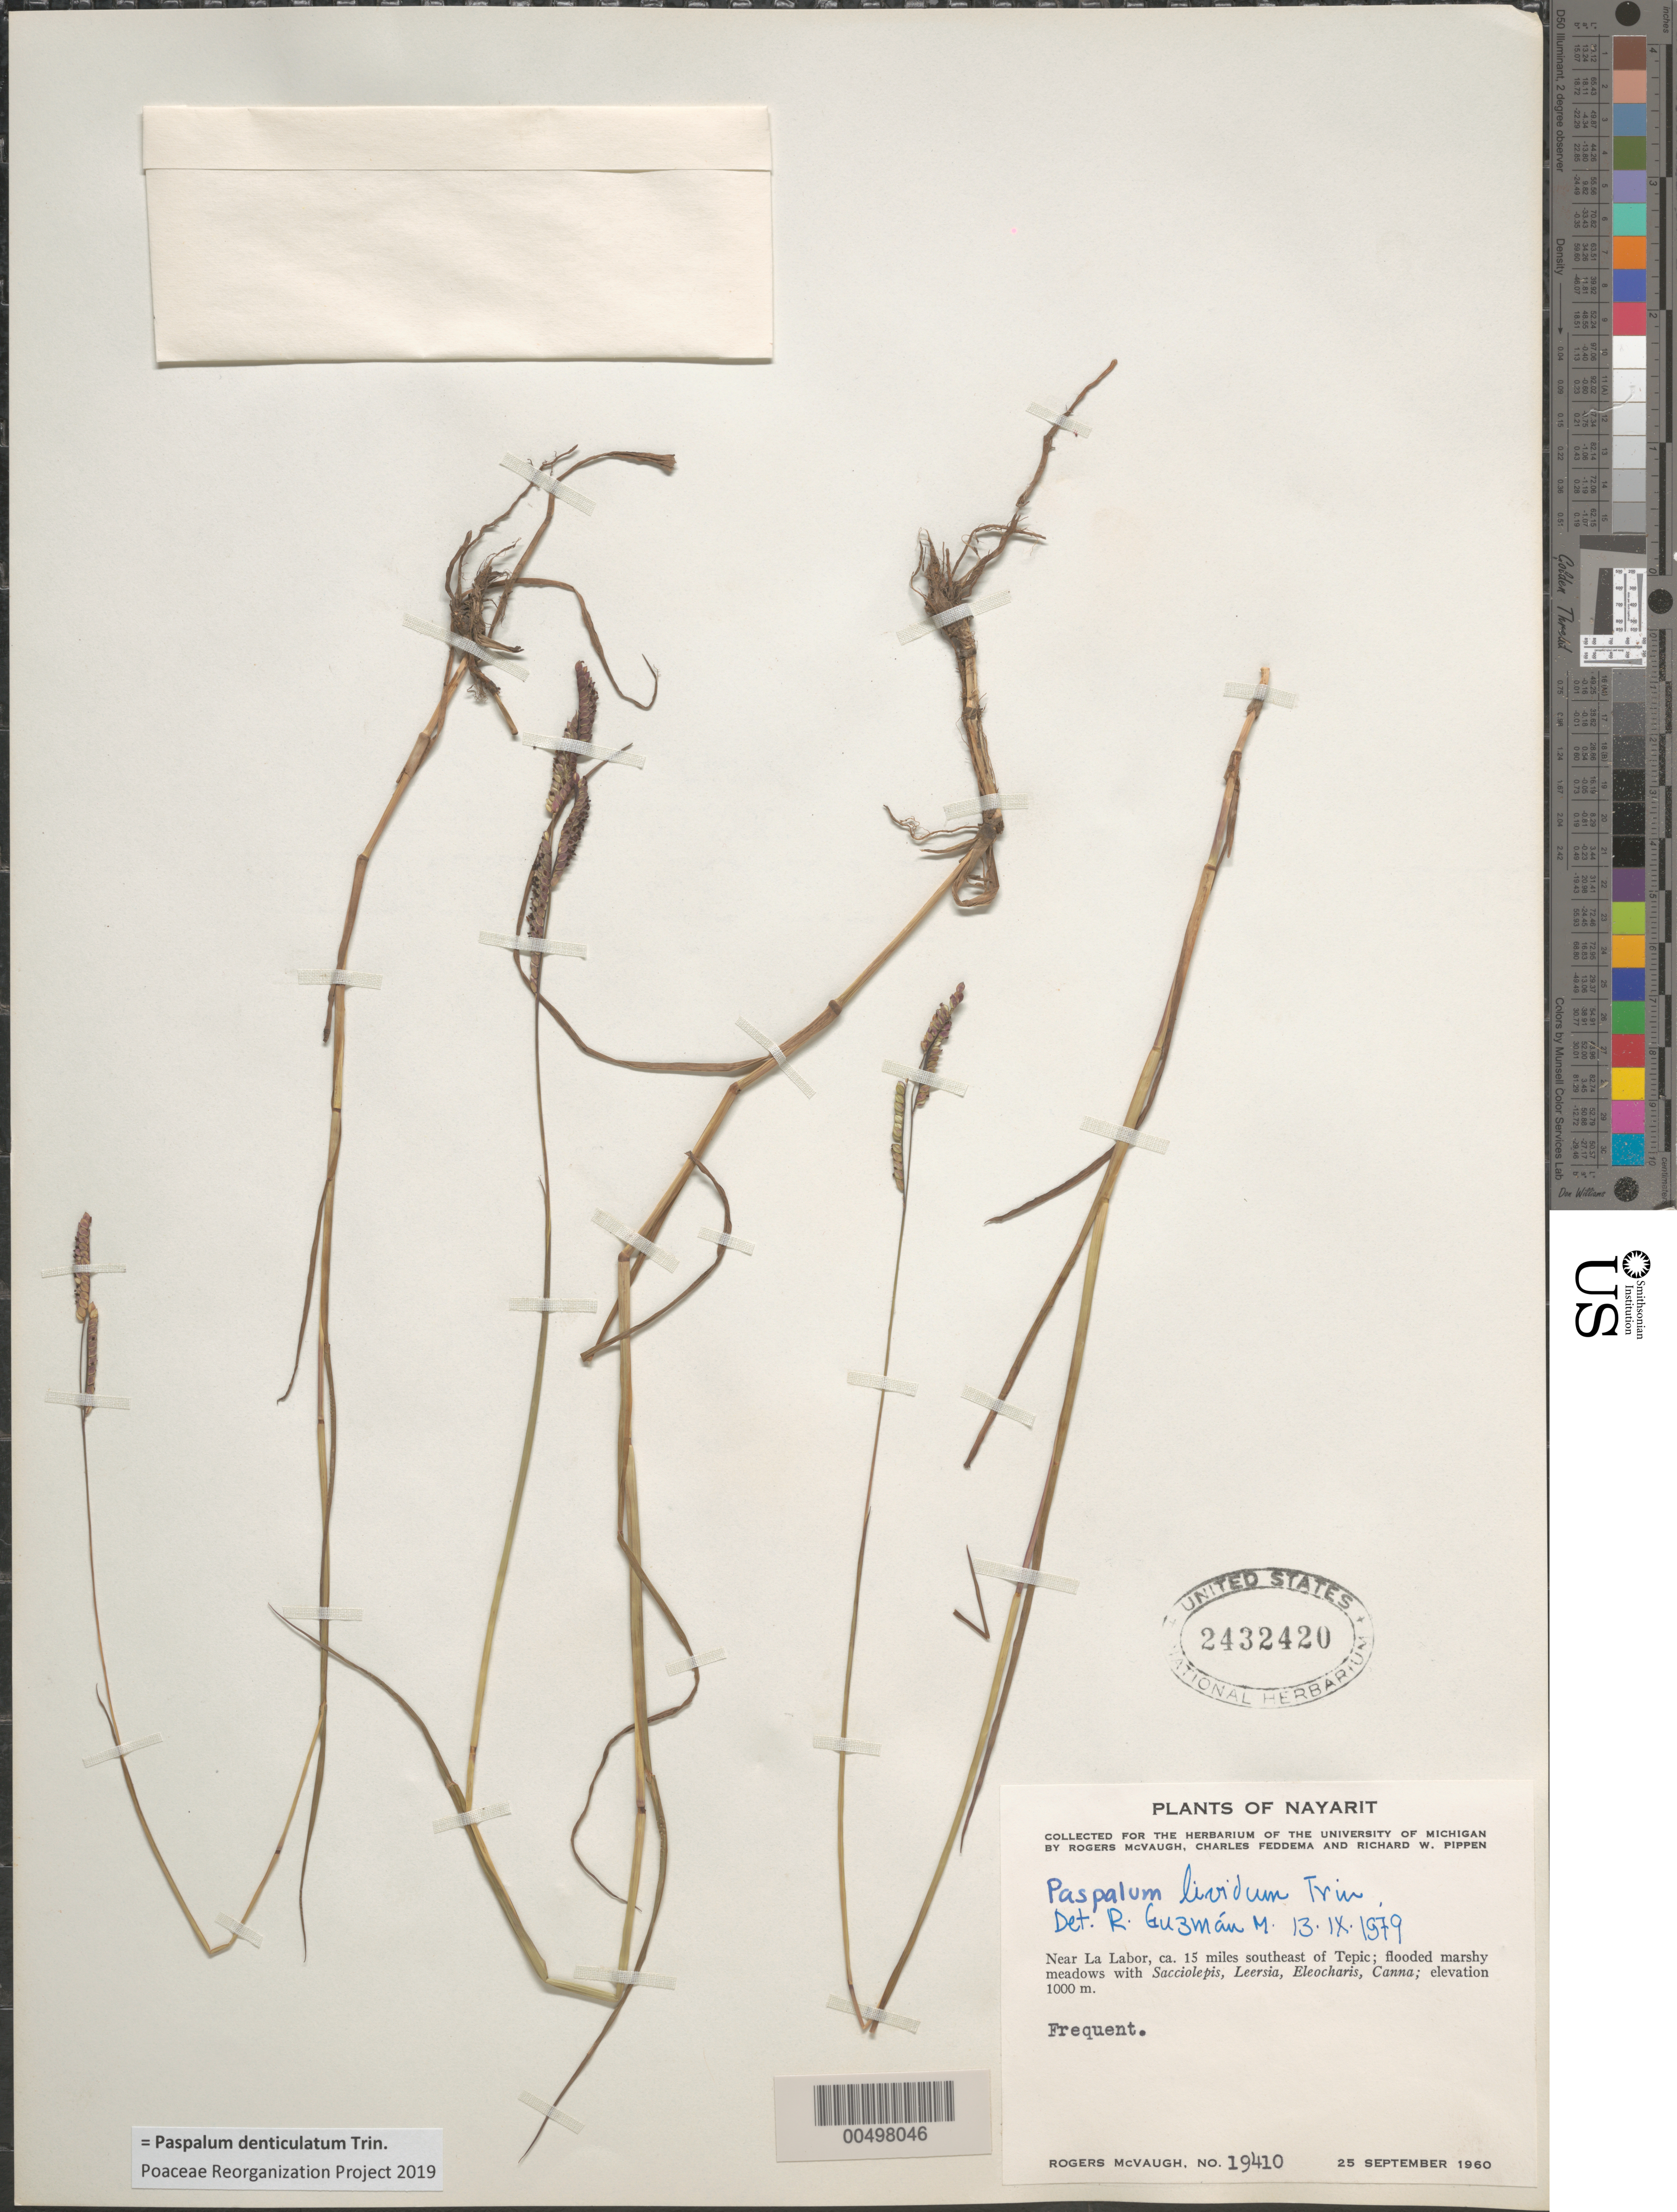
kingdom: Plantae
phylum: Tracheophyta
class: Liliopsida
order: Poales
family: Poaceae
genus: Paspalum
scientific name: Paspalum lividum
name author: Trin. in Schltdl.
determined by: Guzm n-M., R.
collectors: R. McVaugh, C. Feddema & R. W. Pippen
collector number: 19410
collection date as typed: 25 Sep 1960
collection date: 1960-09-25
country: Mexico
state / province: Nayarit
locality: Near La Labor, ca. 15 mi SE of Tepic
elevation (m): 1000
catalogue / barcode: US 2432420